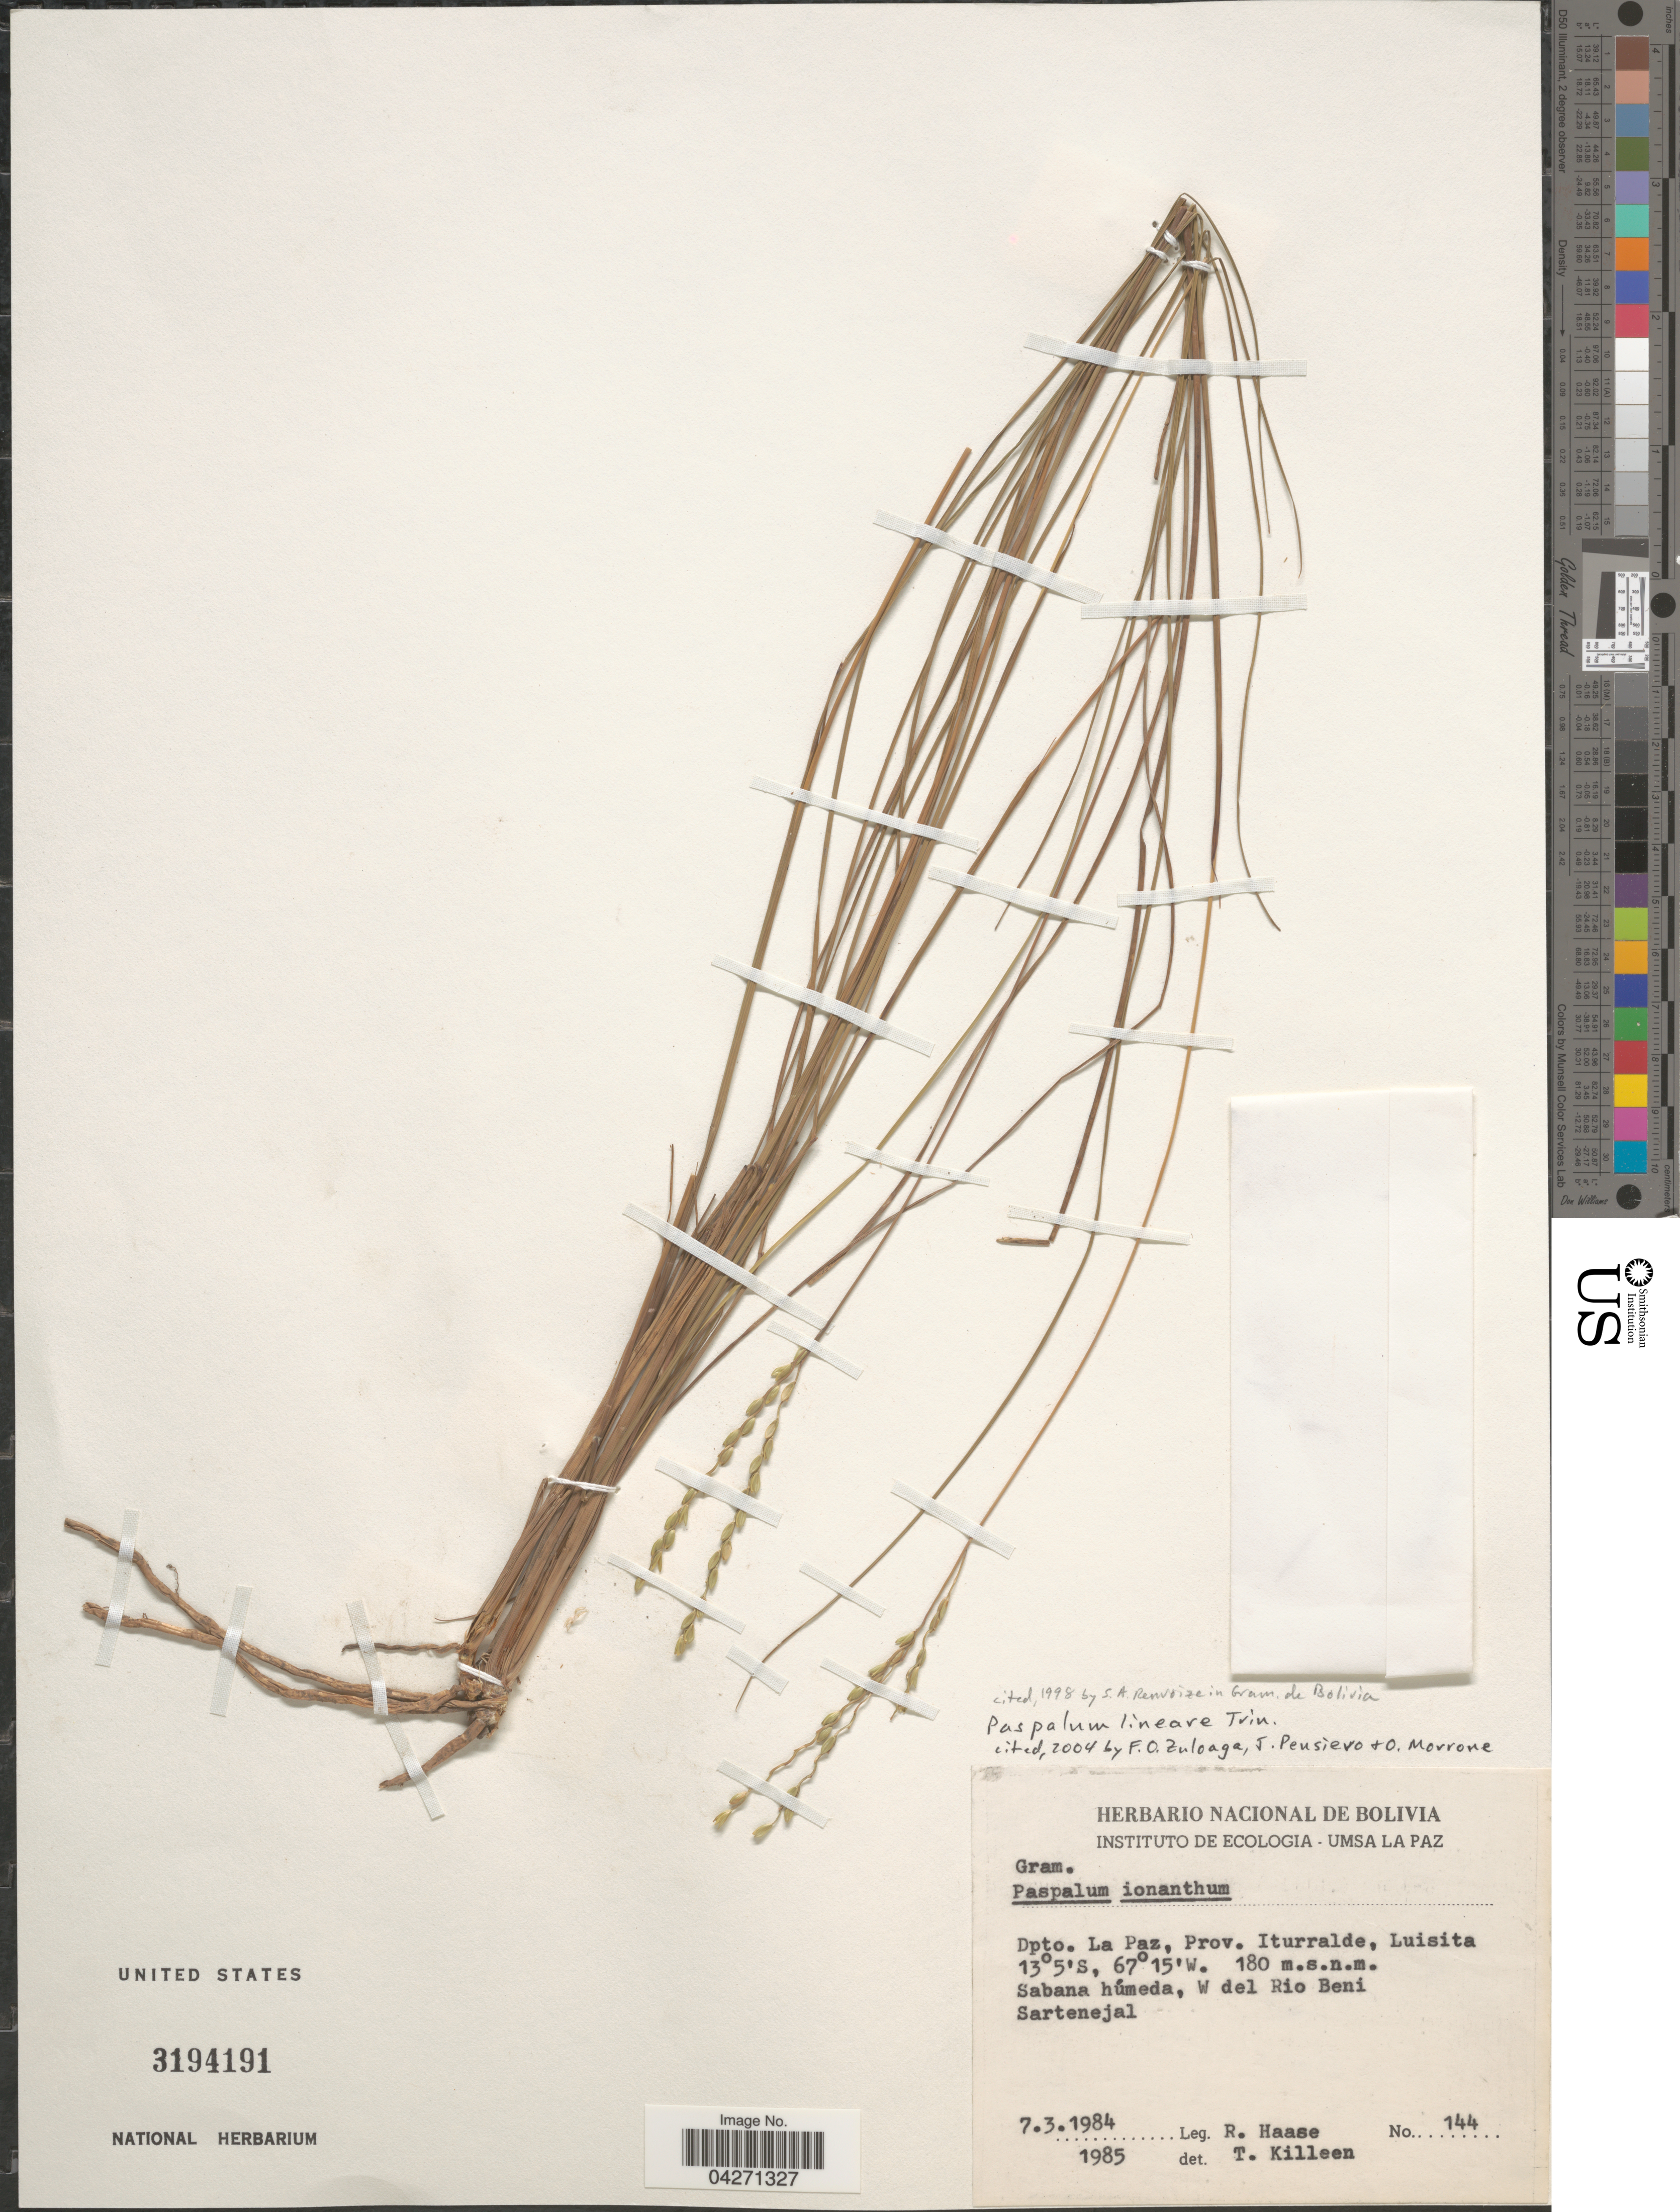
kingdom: Plantae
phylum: Tracheophyta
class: Liliopsida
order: Poales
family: Poaceae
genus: Paspalum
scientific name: Paspalum lineare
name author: E. Fourn.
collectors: R. Haase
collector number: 144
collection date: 1984-03-07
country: Bolivia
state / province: La Paz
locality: Dpto. La Paz, Prov. Iturralde, Luisita. Sabana húmeda, W del Rio Beni. Sartenejal.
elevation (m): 180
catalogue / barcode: US 3194191